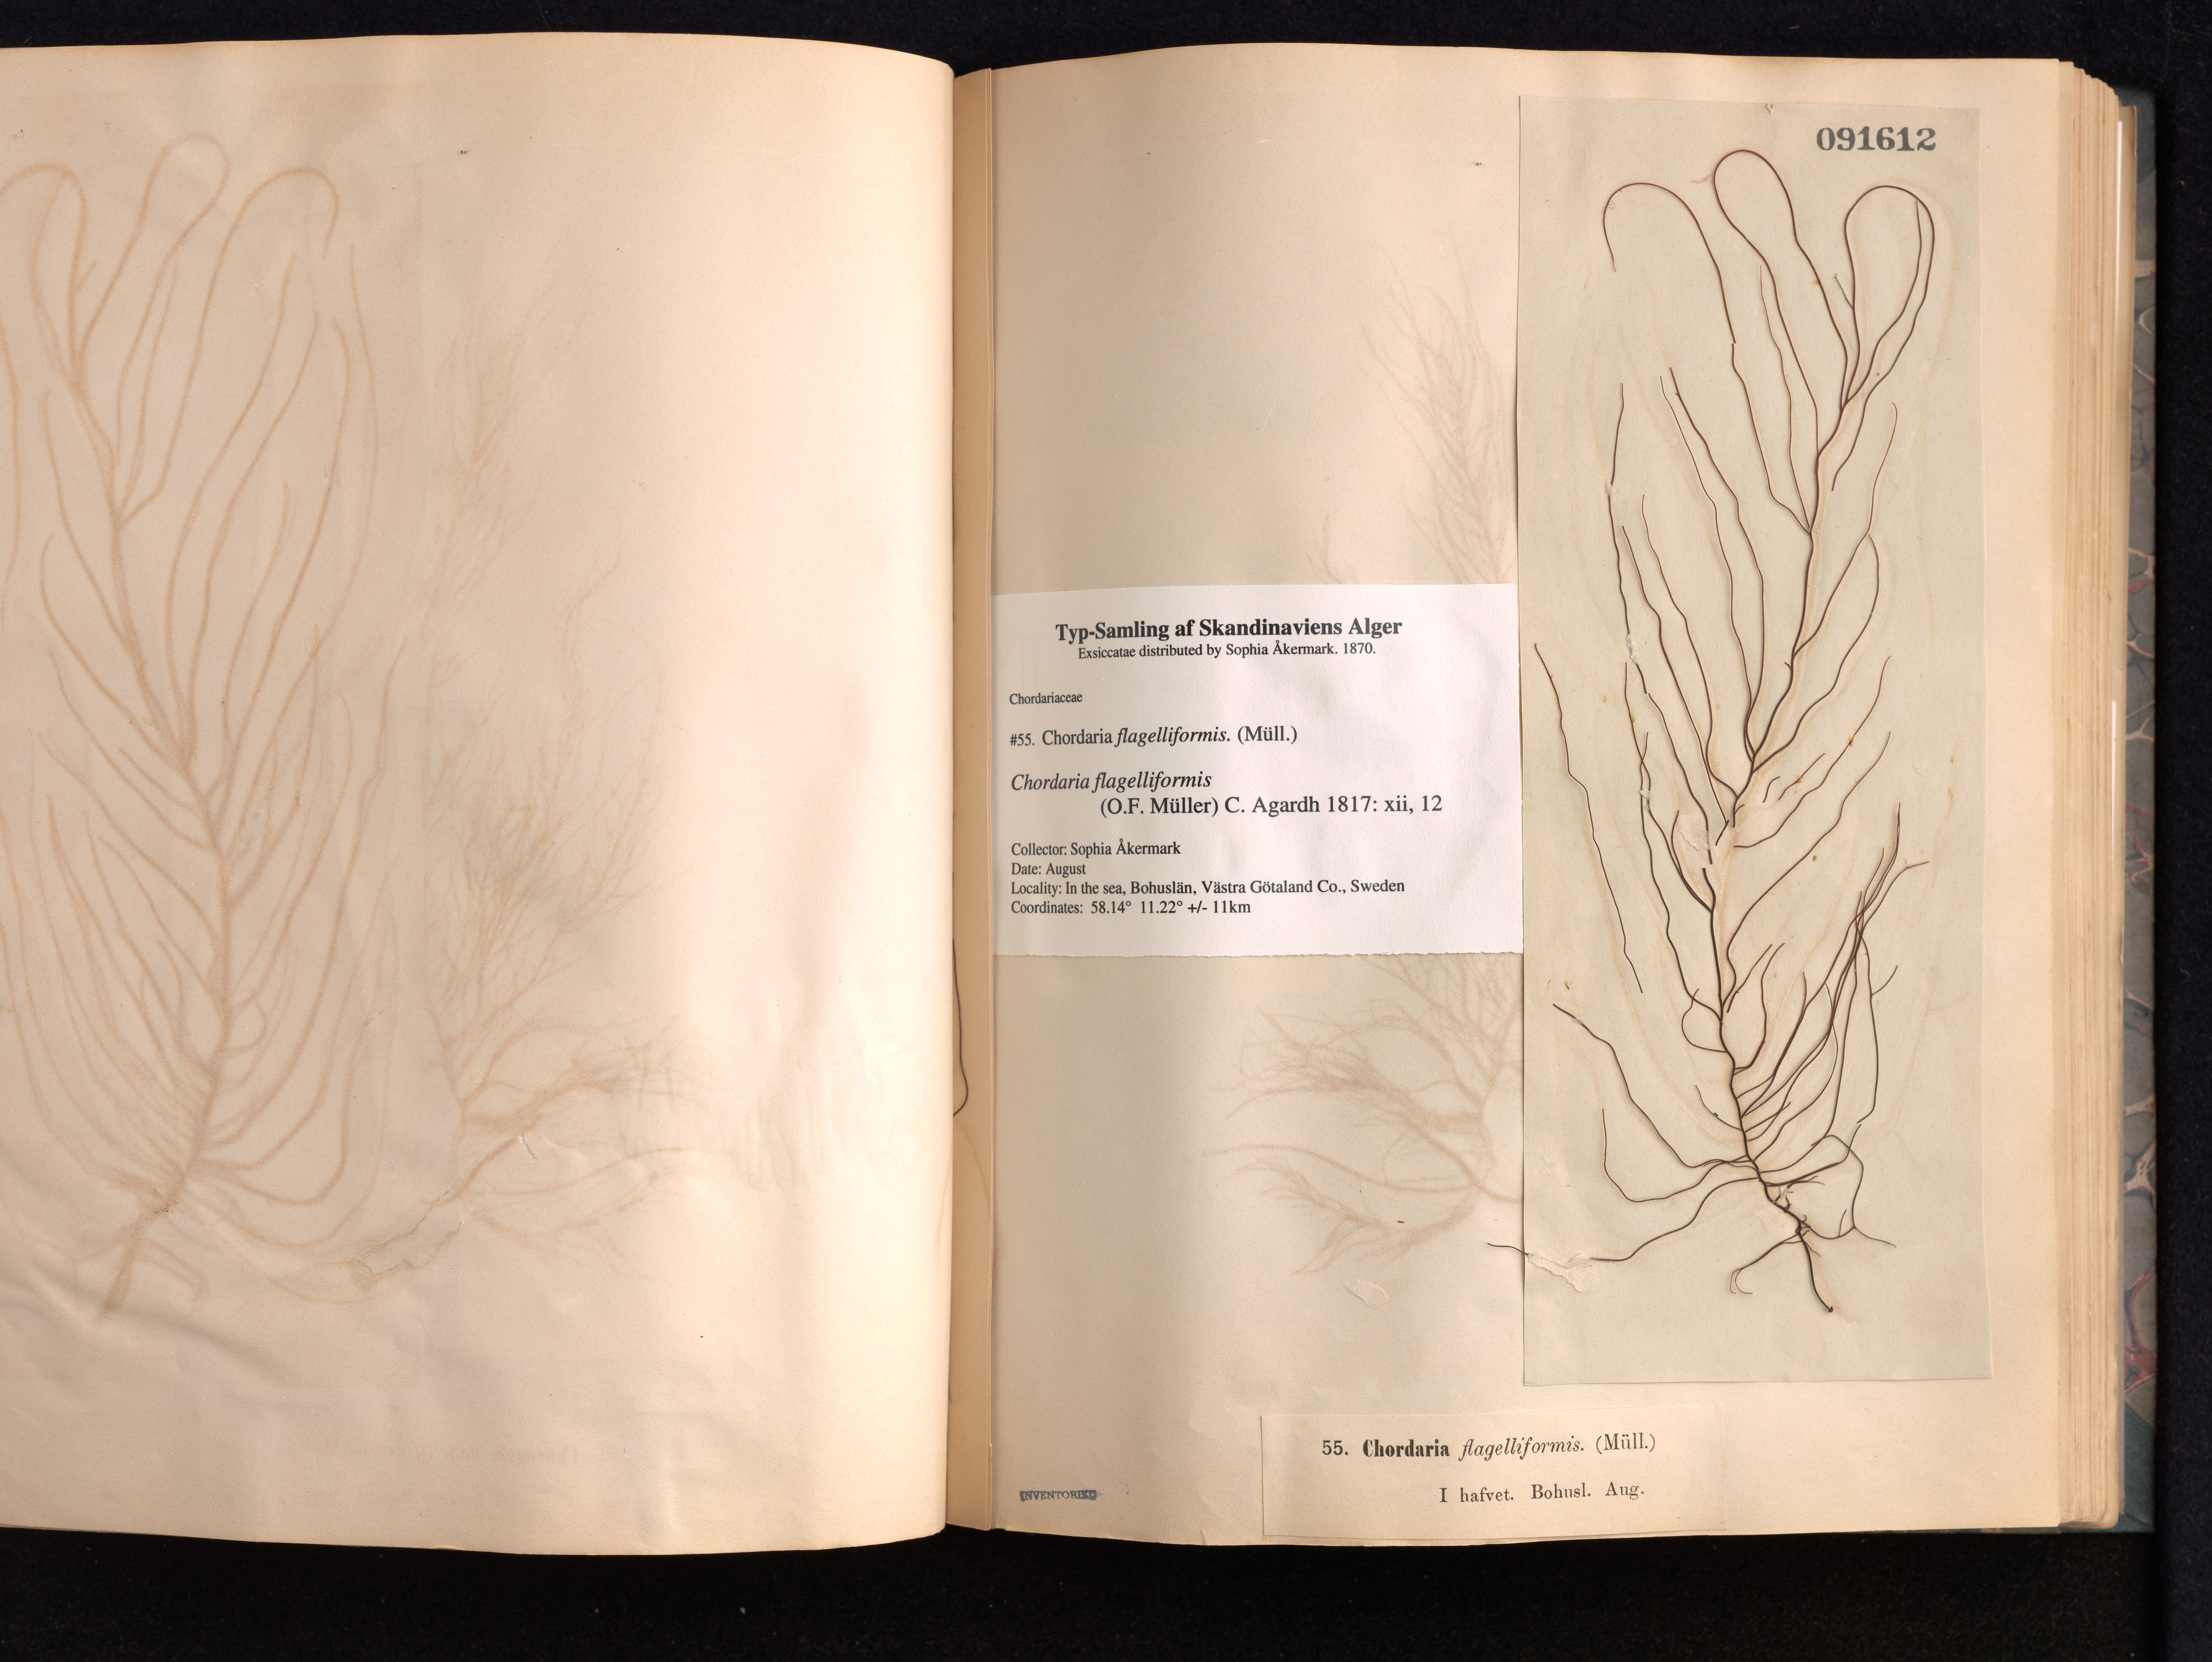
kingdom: Chromista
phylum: Ochrophyta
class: Phaeophyceae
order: Ectocarpales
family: Chordariaceae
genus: Chordaria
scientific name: Chordaria flagelliformis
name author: (Hudson) Grev.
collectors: S. Akermark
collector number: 55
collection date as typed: Aug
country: Sweden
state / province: Västra Götaland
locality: Bohuslan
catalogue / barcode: US 91612